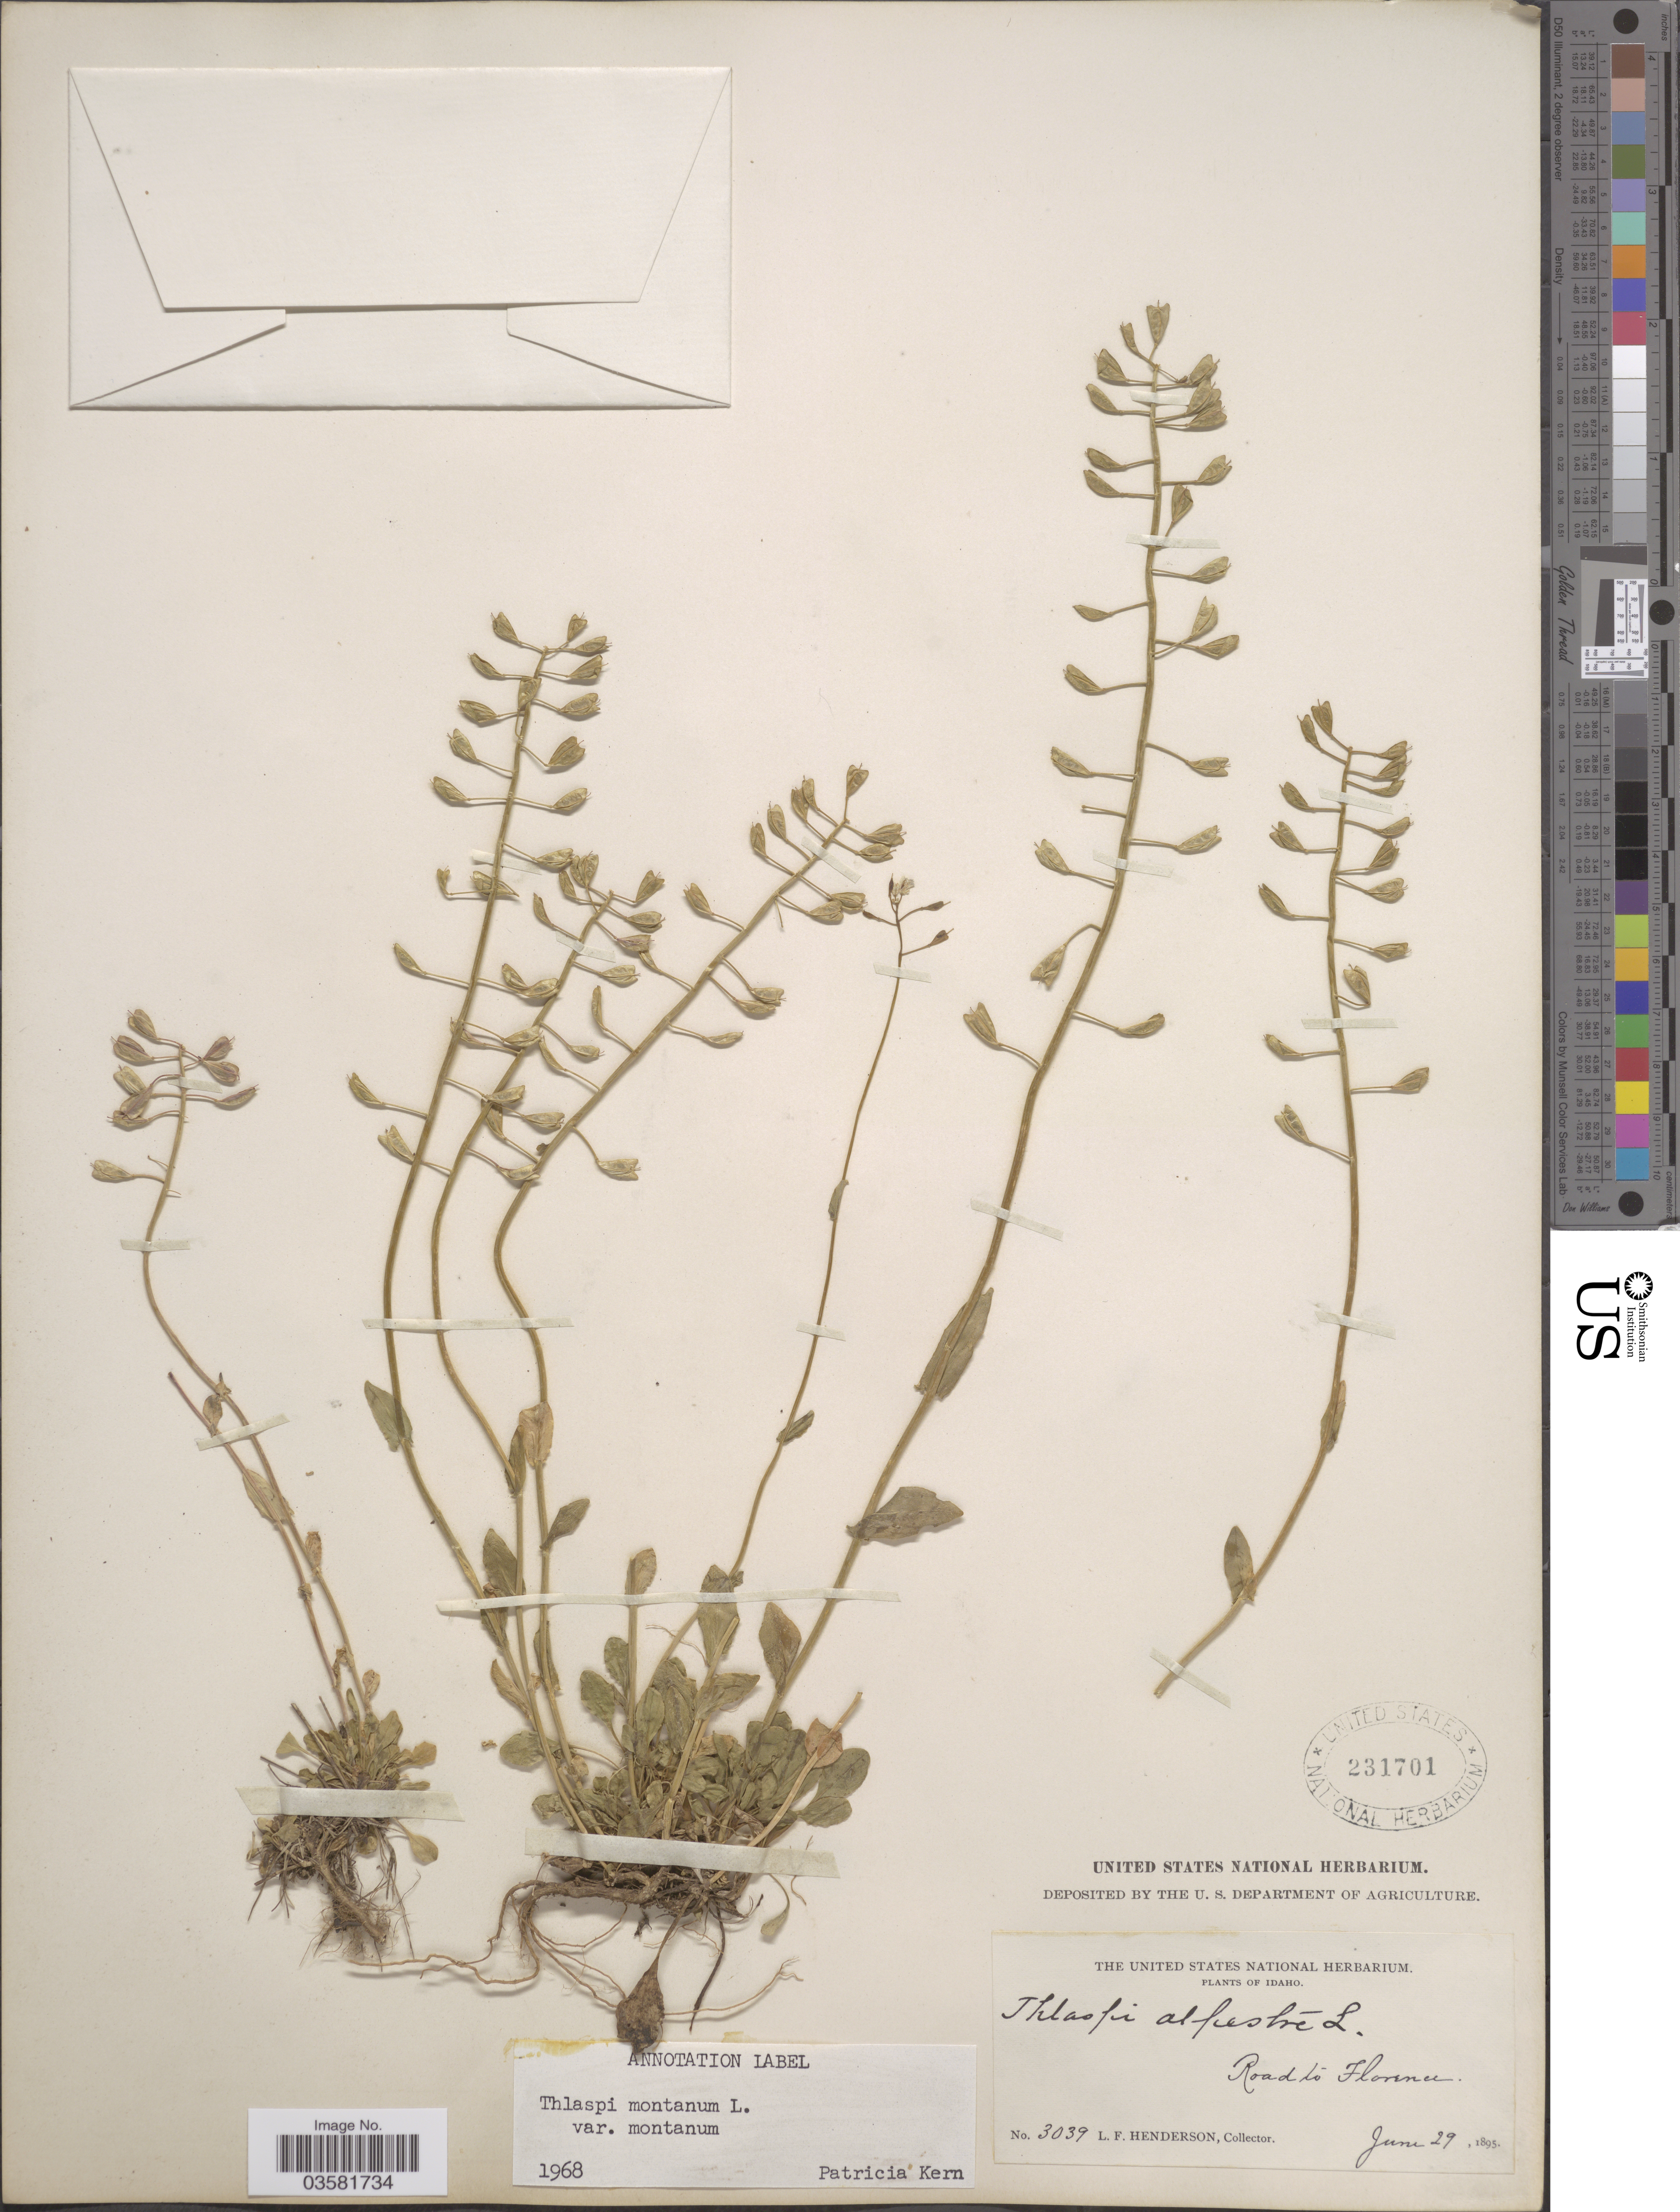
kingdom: Plantae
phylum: Tracheophyta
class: Magnoliopsida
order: Brassicales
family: Brassicaceae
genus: Thlaspi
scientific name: Thlaspi montanum var. montanum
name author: L.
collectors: L. Henderson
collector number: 3039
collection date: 1895-06-29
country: United States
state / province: Idaho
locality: Road to Florence.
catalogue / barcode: US 231701